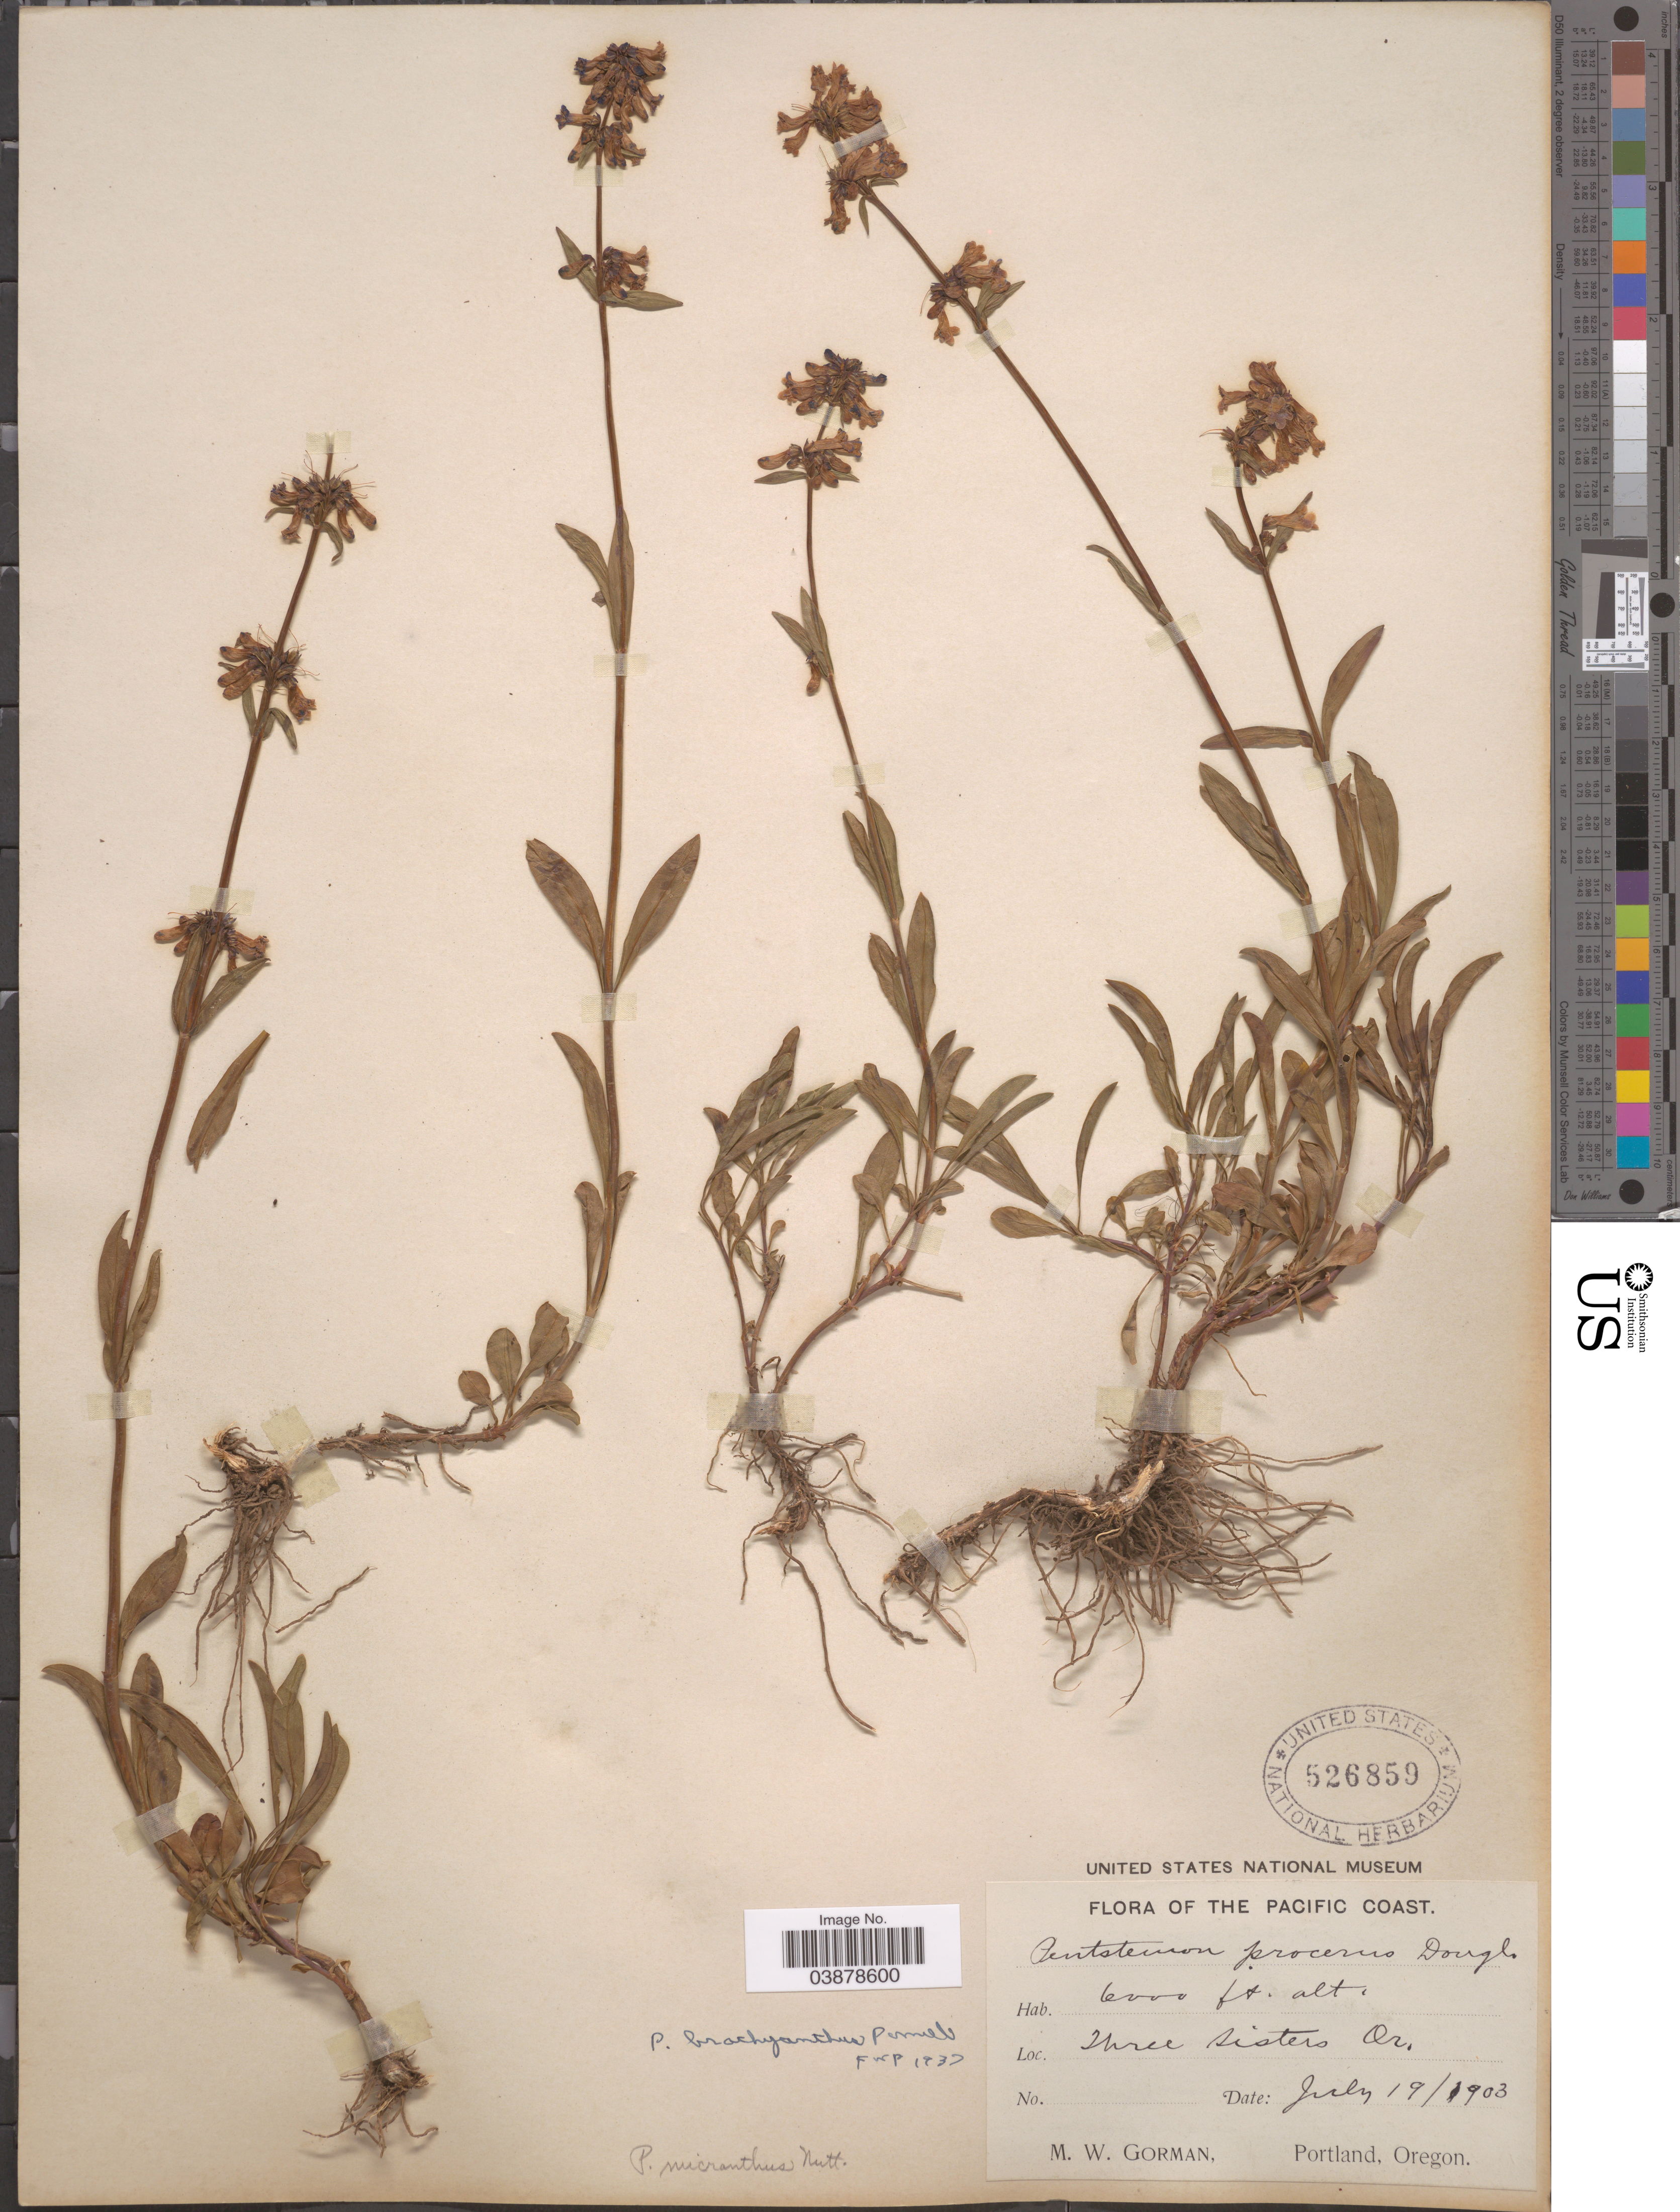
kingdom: Plantae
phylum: Tracheophyta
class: Magnoliopsida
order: Lamiales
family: Plantaginaceae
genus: Penstemon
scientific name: Penstemon tolmiei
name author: Hook.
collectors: M. W. Gorman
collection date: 1903-07-19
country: United States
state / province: Oregon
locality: The Pacific Coast. Three Sisters.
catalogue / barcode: US 526859